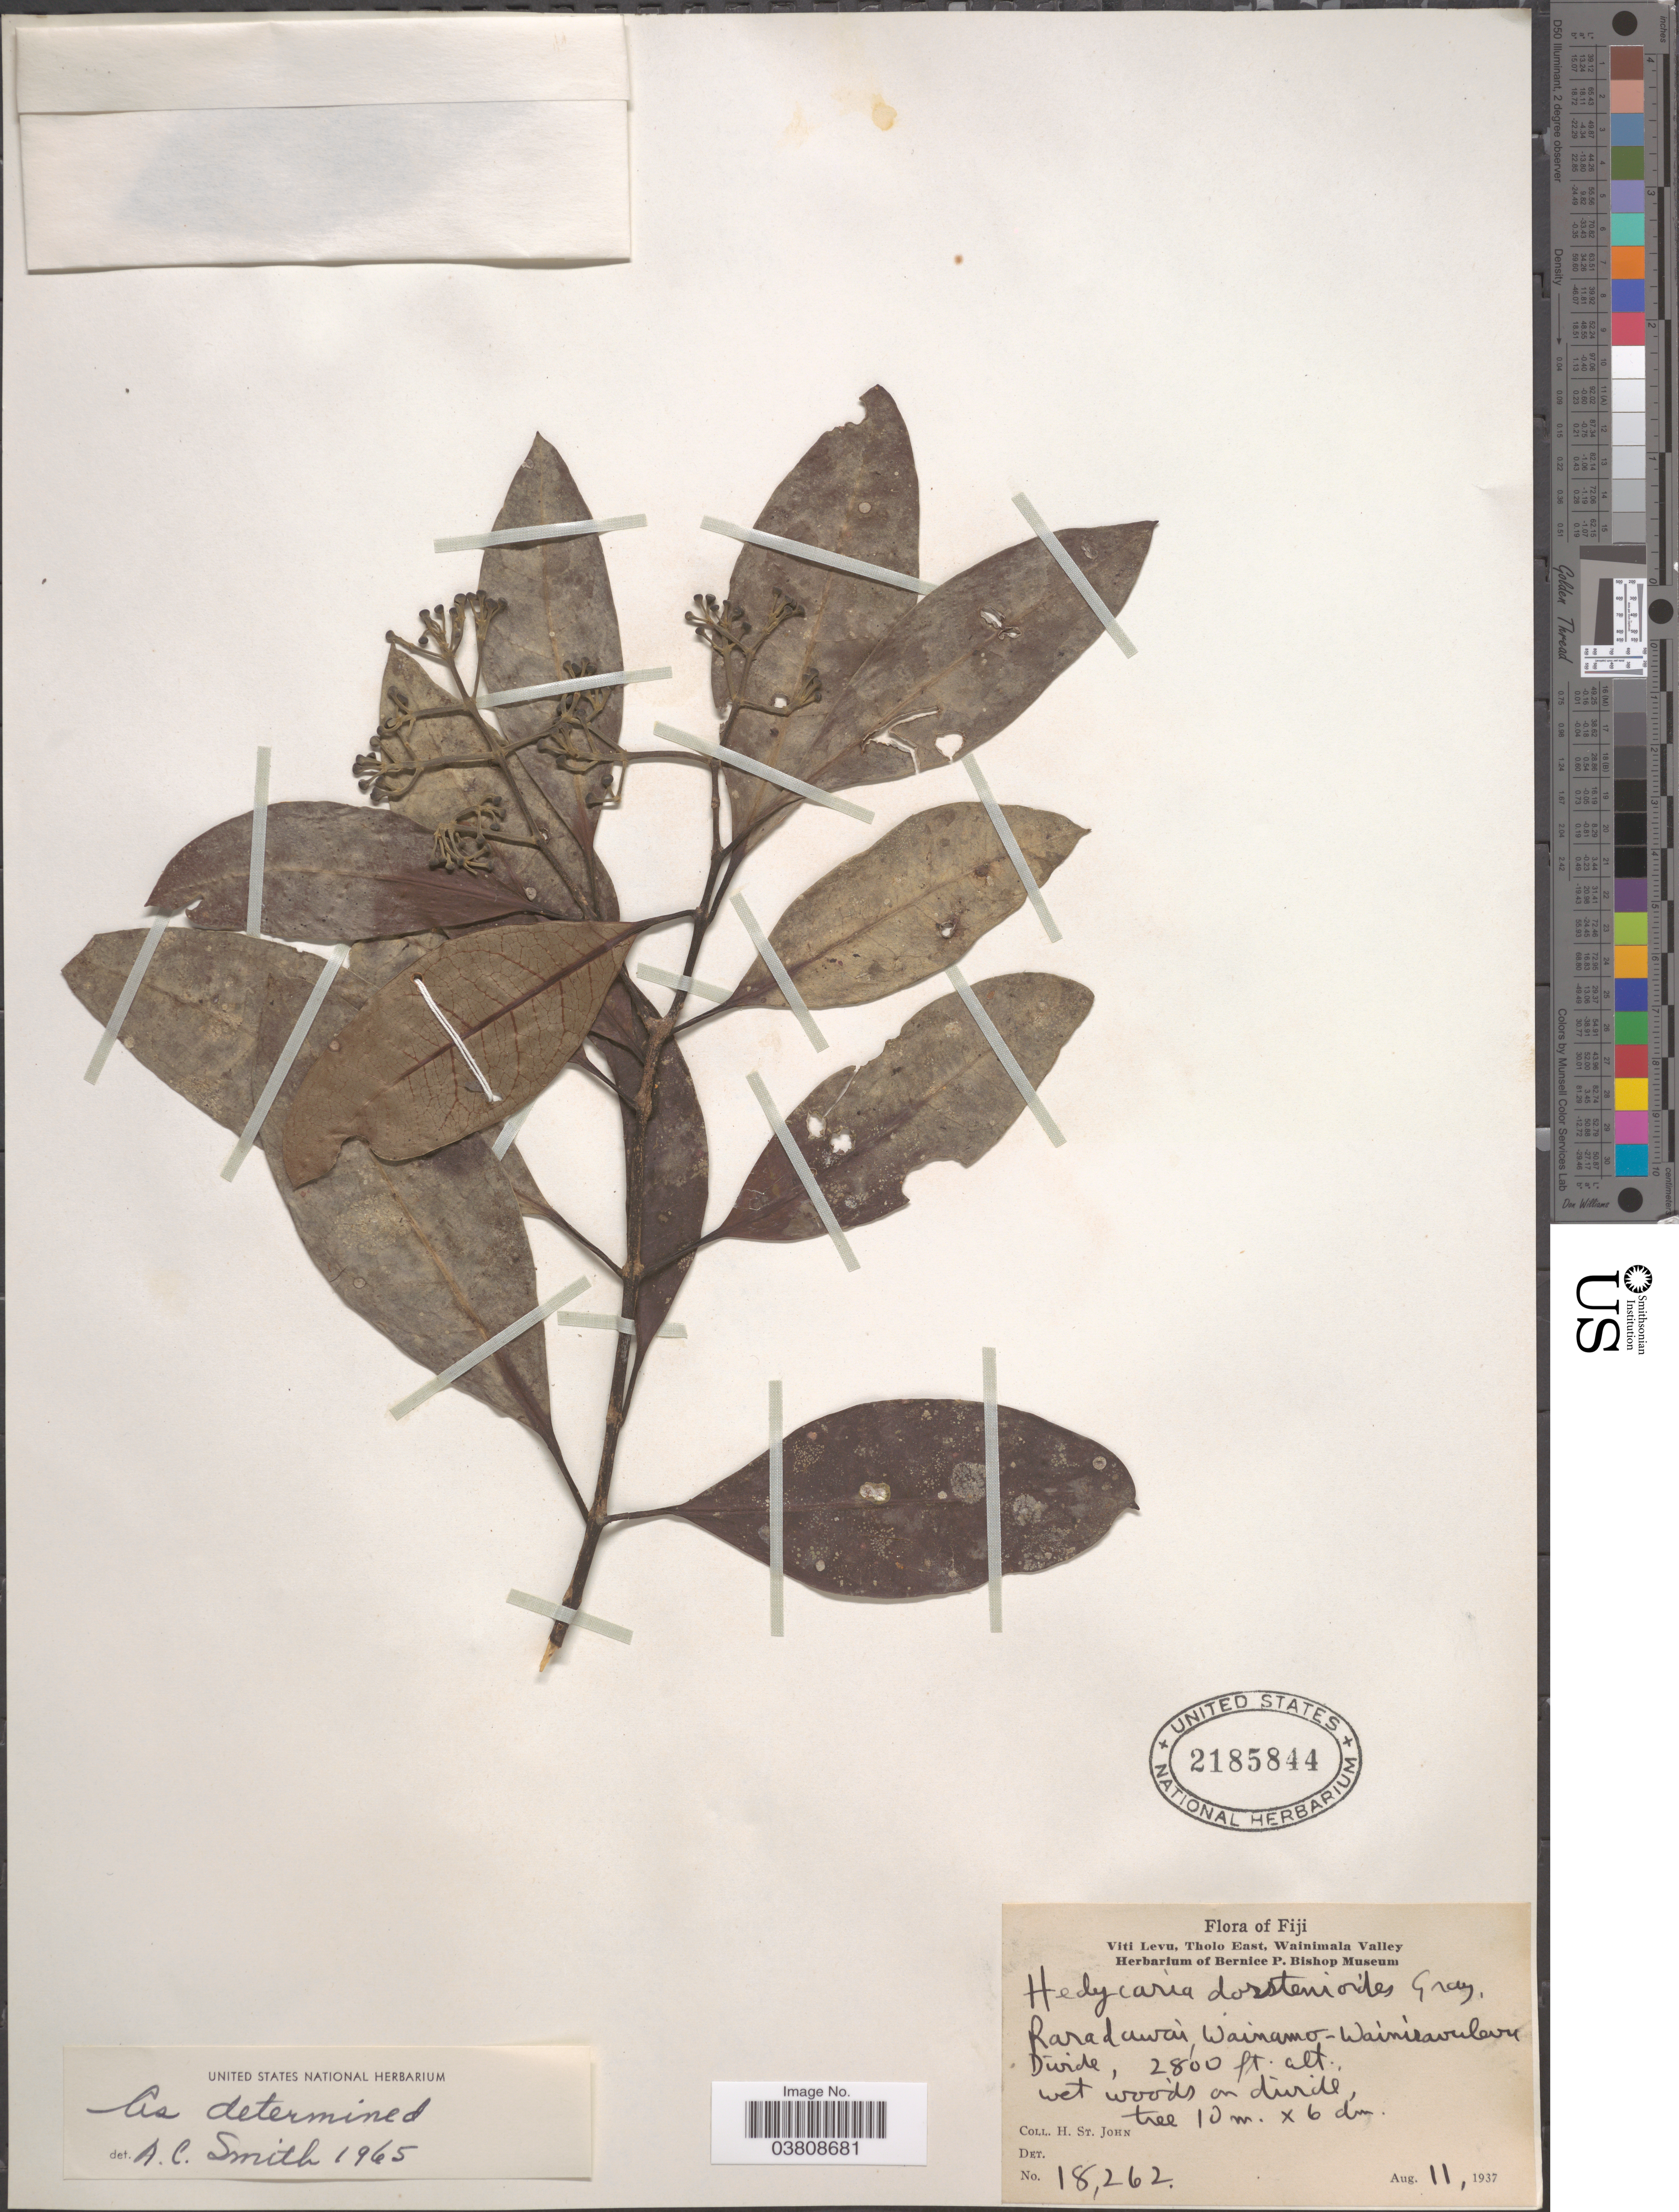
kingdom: Plantae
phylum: Tracheophyta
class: Magnoliopsida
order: Laurales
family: Monimiaceae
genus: Hedycarya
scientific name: Hedycarya dorstenioides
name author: A. Gray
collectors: H. St. John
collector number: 18262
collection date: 1937-08-11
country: Fiji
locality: Viti Levu, Tholo East, Wainimala valley. Raradawai, Wainamo-Wainiravulevu Divide.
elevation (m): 853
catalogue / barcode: US 2185844